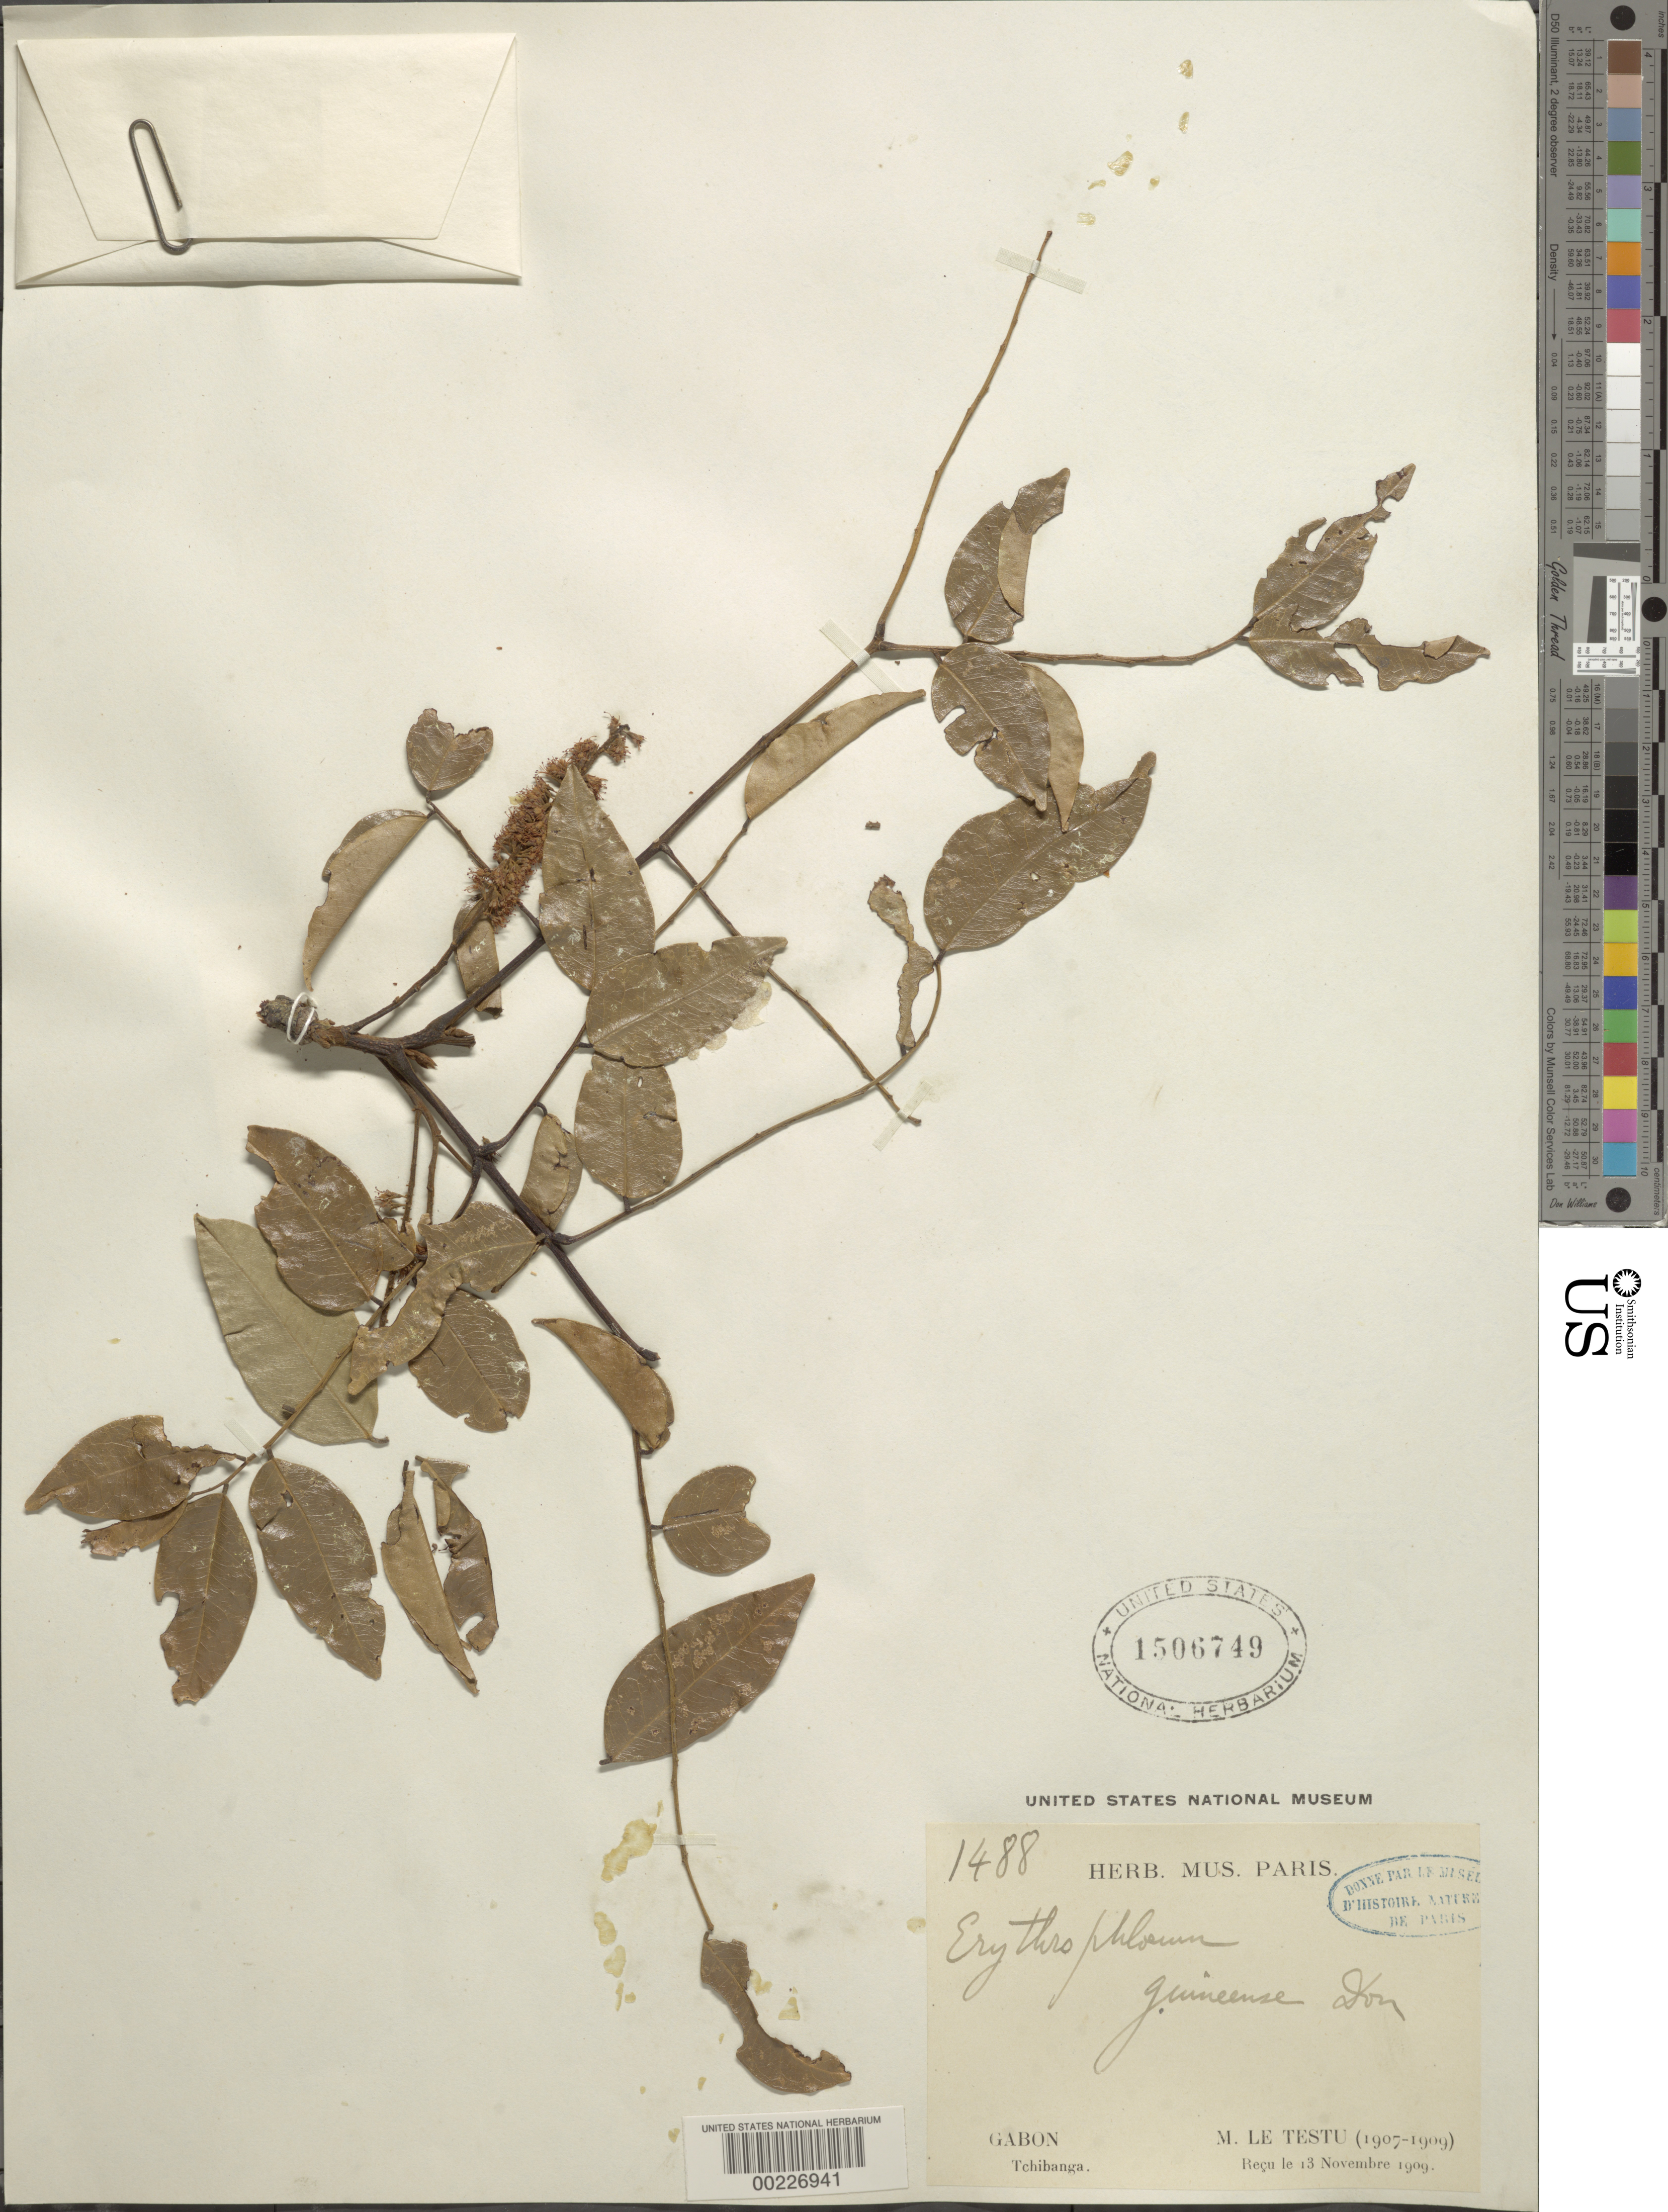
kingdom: Plantae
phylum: Tracheophyta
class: Magnoliopsida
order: Fabales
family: Fabaceae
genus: Erythrophleum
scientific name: Erythrophleum guineense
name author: G. Don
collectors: G. Le Testu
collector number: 1488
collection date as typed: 13 Nov 1909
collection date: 1909-11-13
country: Gabon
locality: Tchibanga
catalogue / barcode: US 1506749